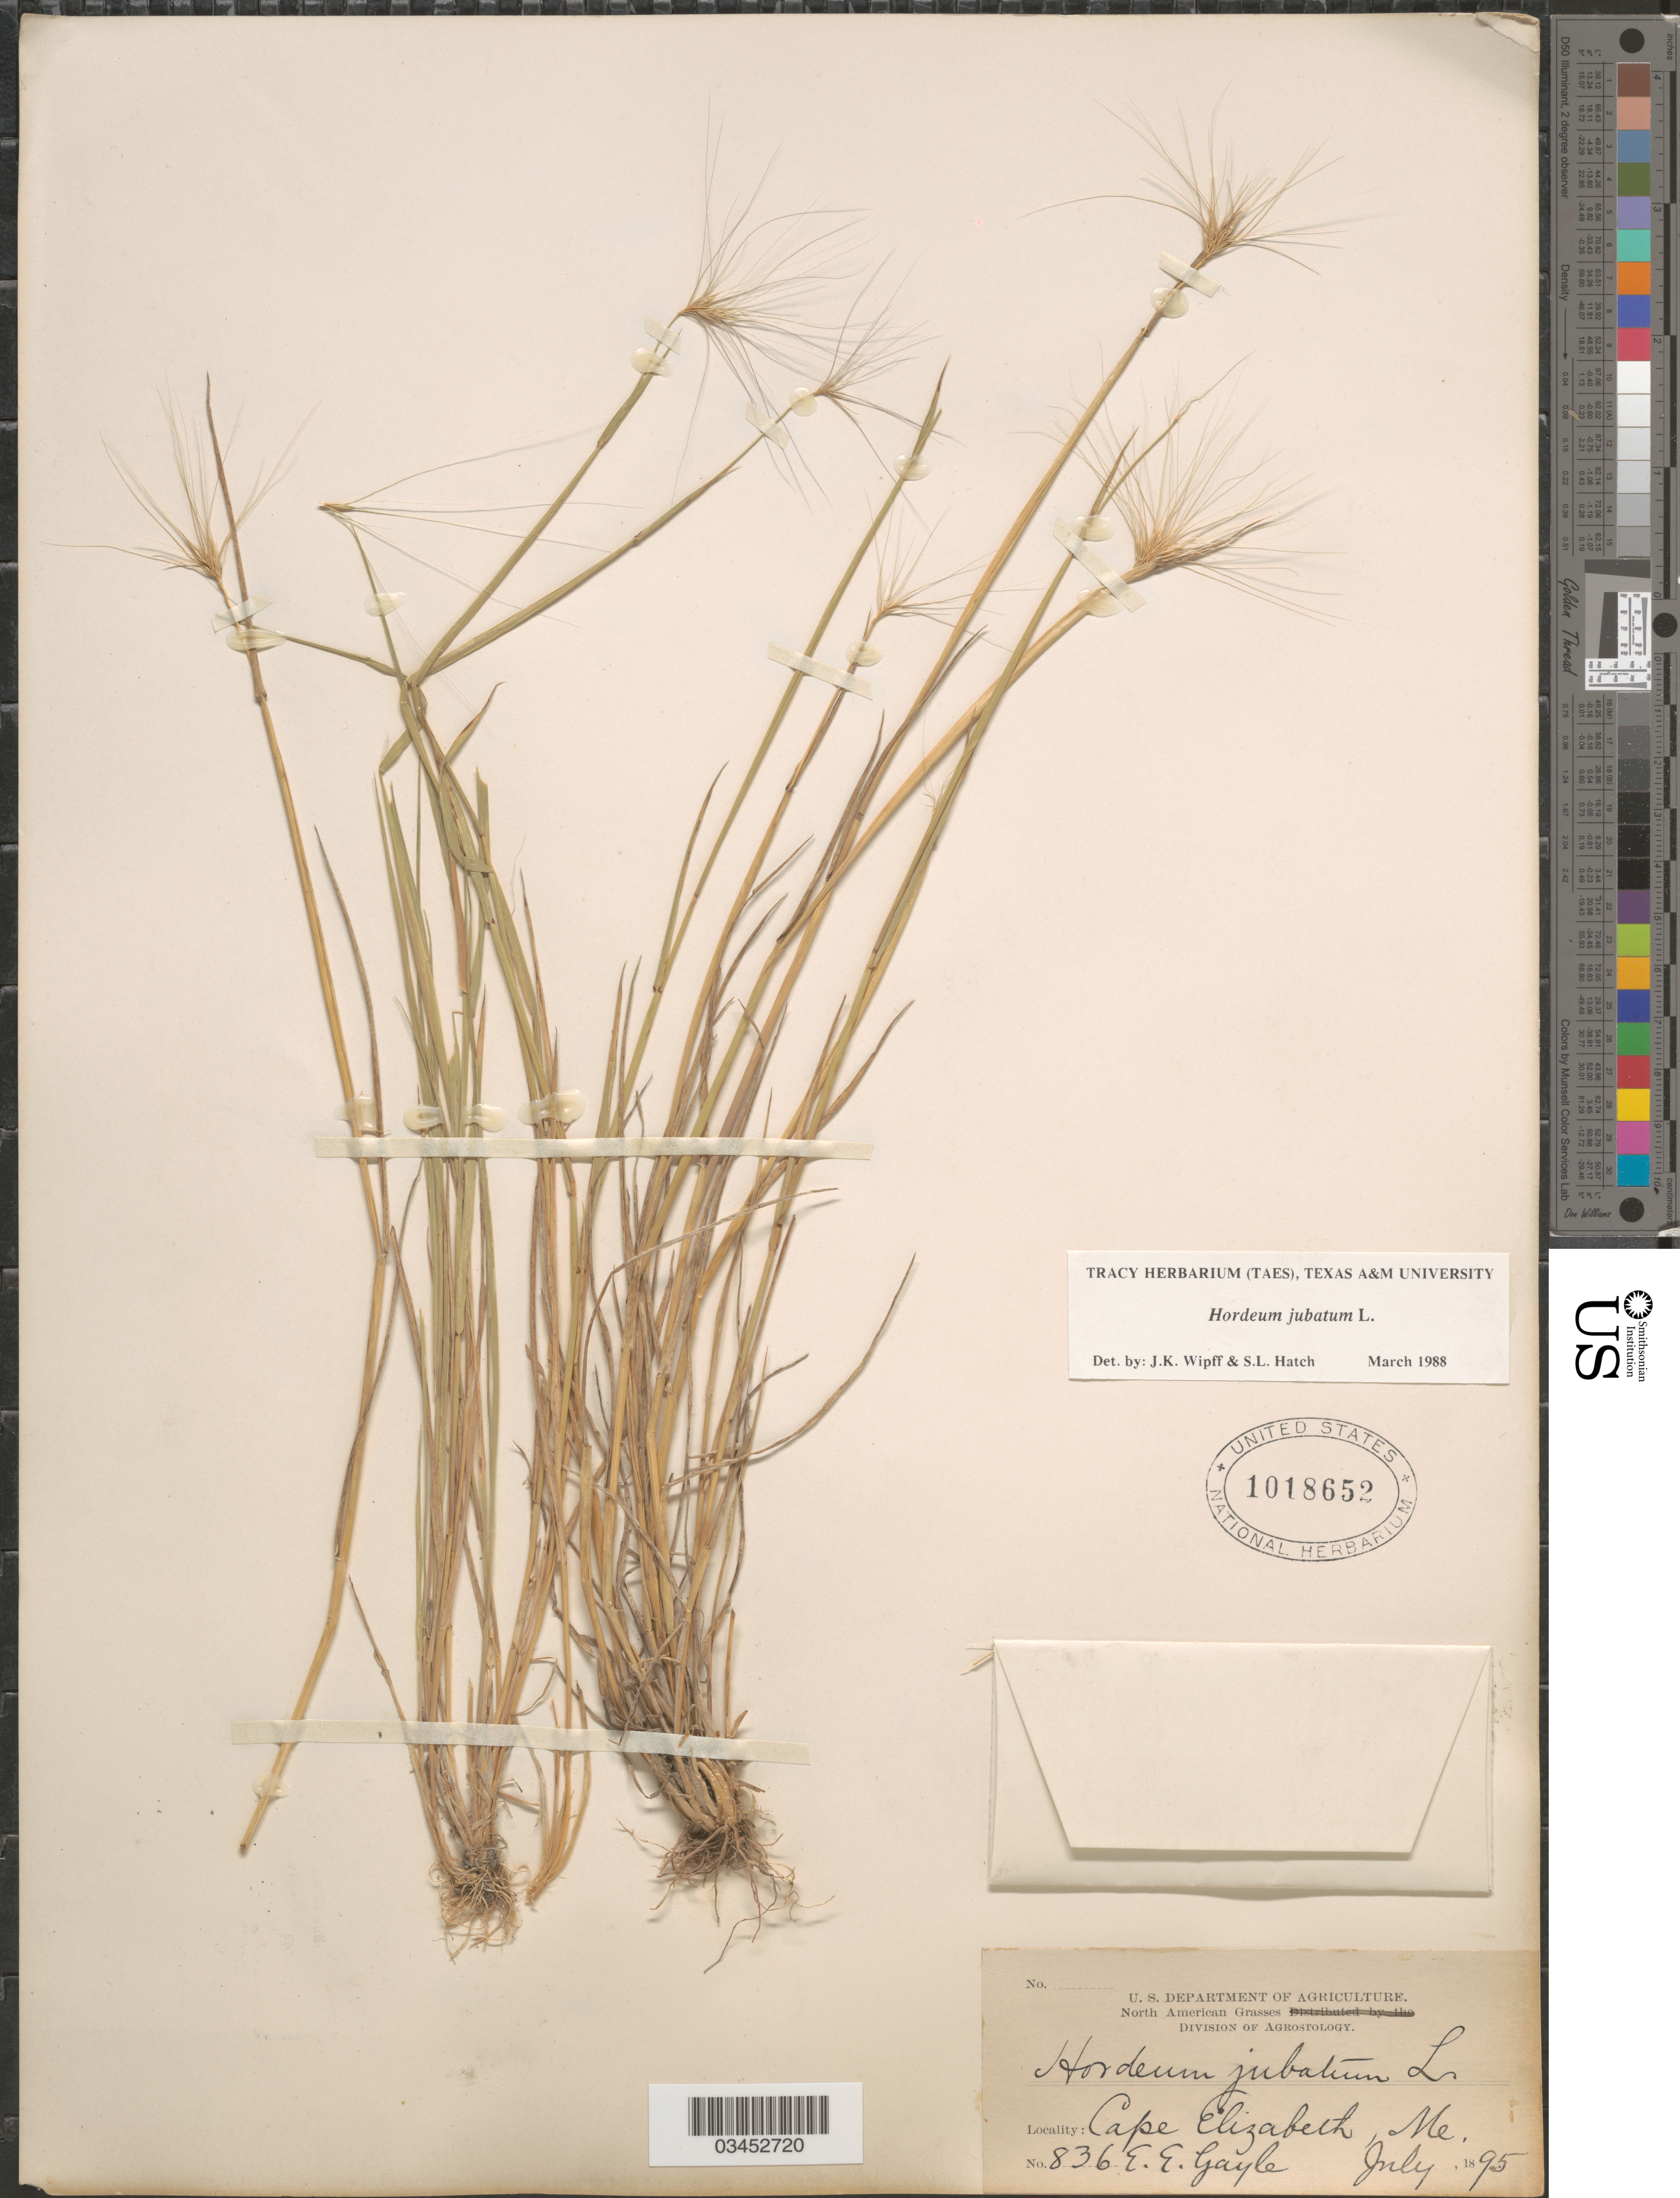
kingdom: Plantae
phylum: Tracheophyta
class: Liliopsida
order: Poales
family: Poaceae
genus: Hordeum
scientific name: Hordeum jubatum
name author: L.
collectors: E. Gayle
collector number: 836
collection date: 1895-07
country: United States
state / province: Maine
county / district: Cumberland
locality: Cape Elizabeth.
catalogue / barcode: US 1018652